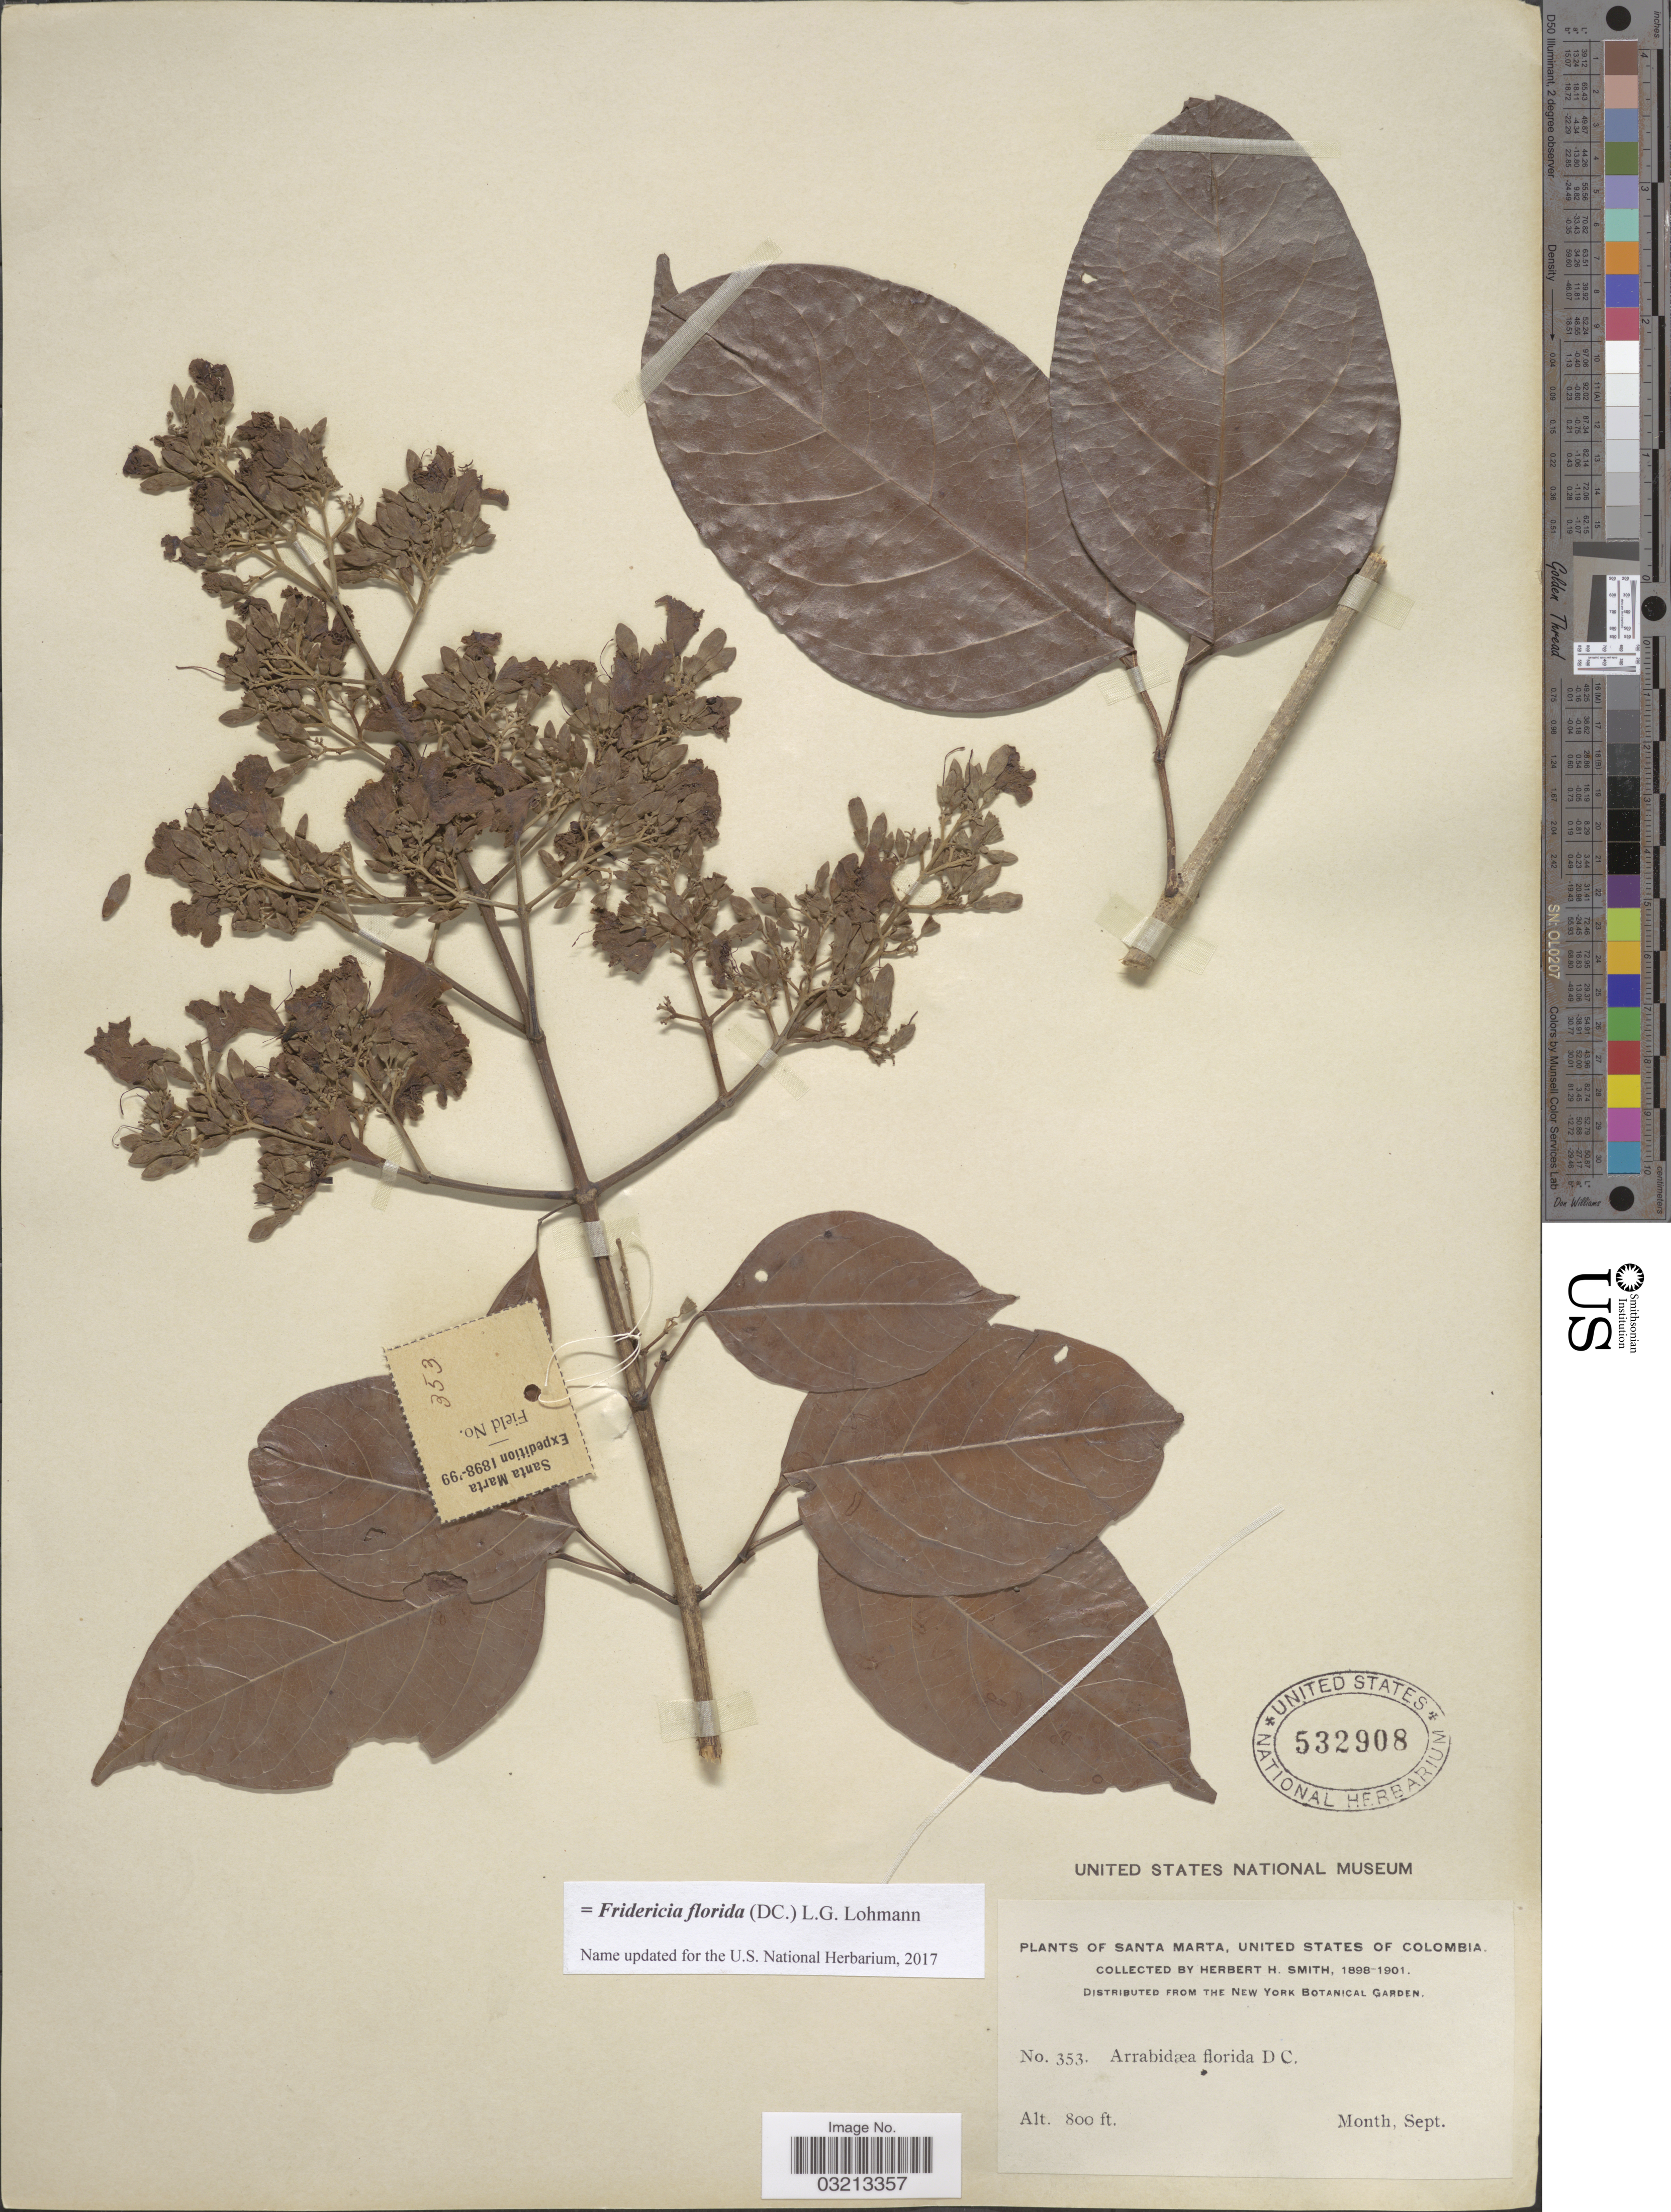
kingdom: Plantae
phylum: Tracheophyta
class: Magnoliopsida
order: Lamiales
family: Bignoniaceae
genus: Fridericia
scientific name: Fridericia florida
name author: (DC.) L.G. Lohmann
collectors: Herbert H. Smith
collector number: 353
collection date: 1898-09/1901-09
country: Colombia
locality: Santa Marta, United States of Colombia.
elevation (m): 244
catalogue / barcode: US 532908